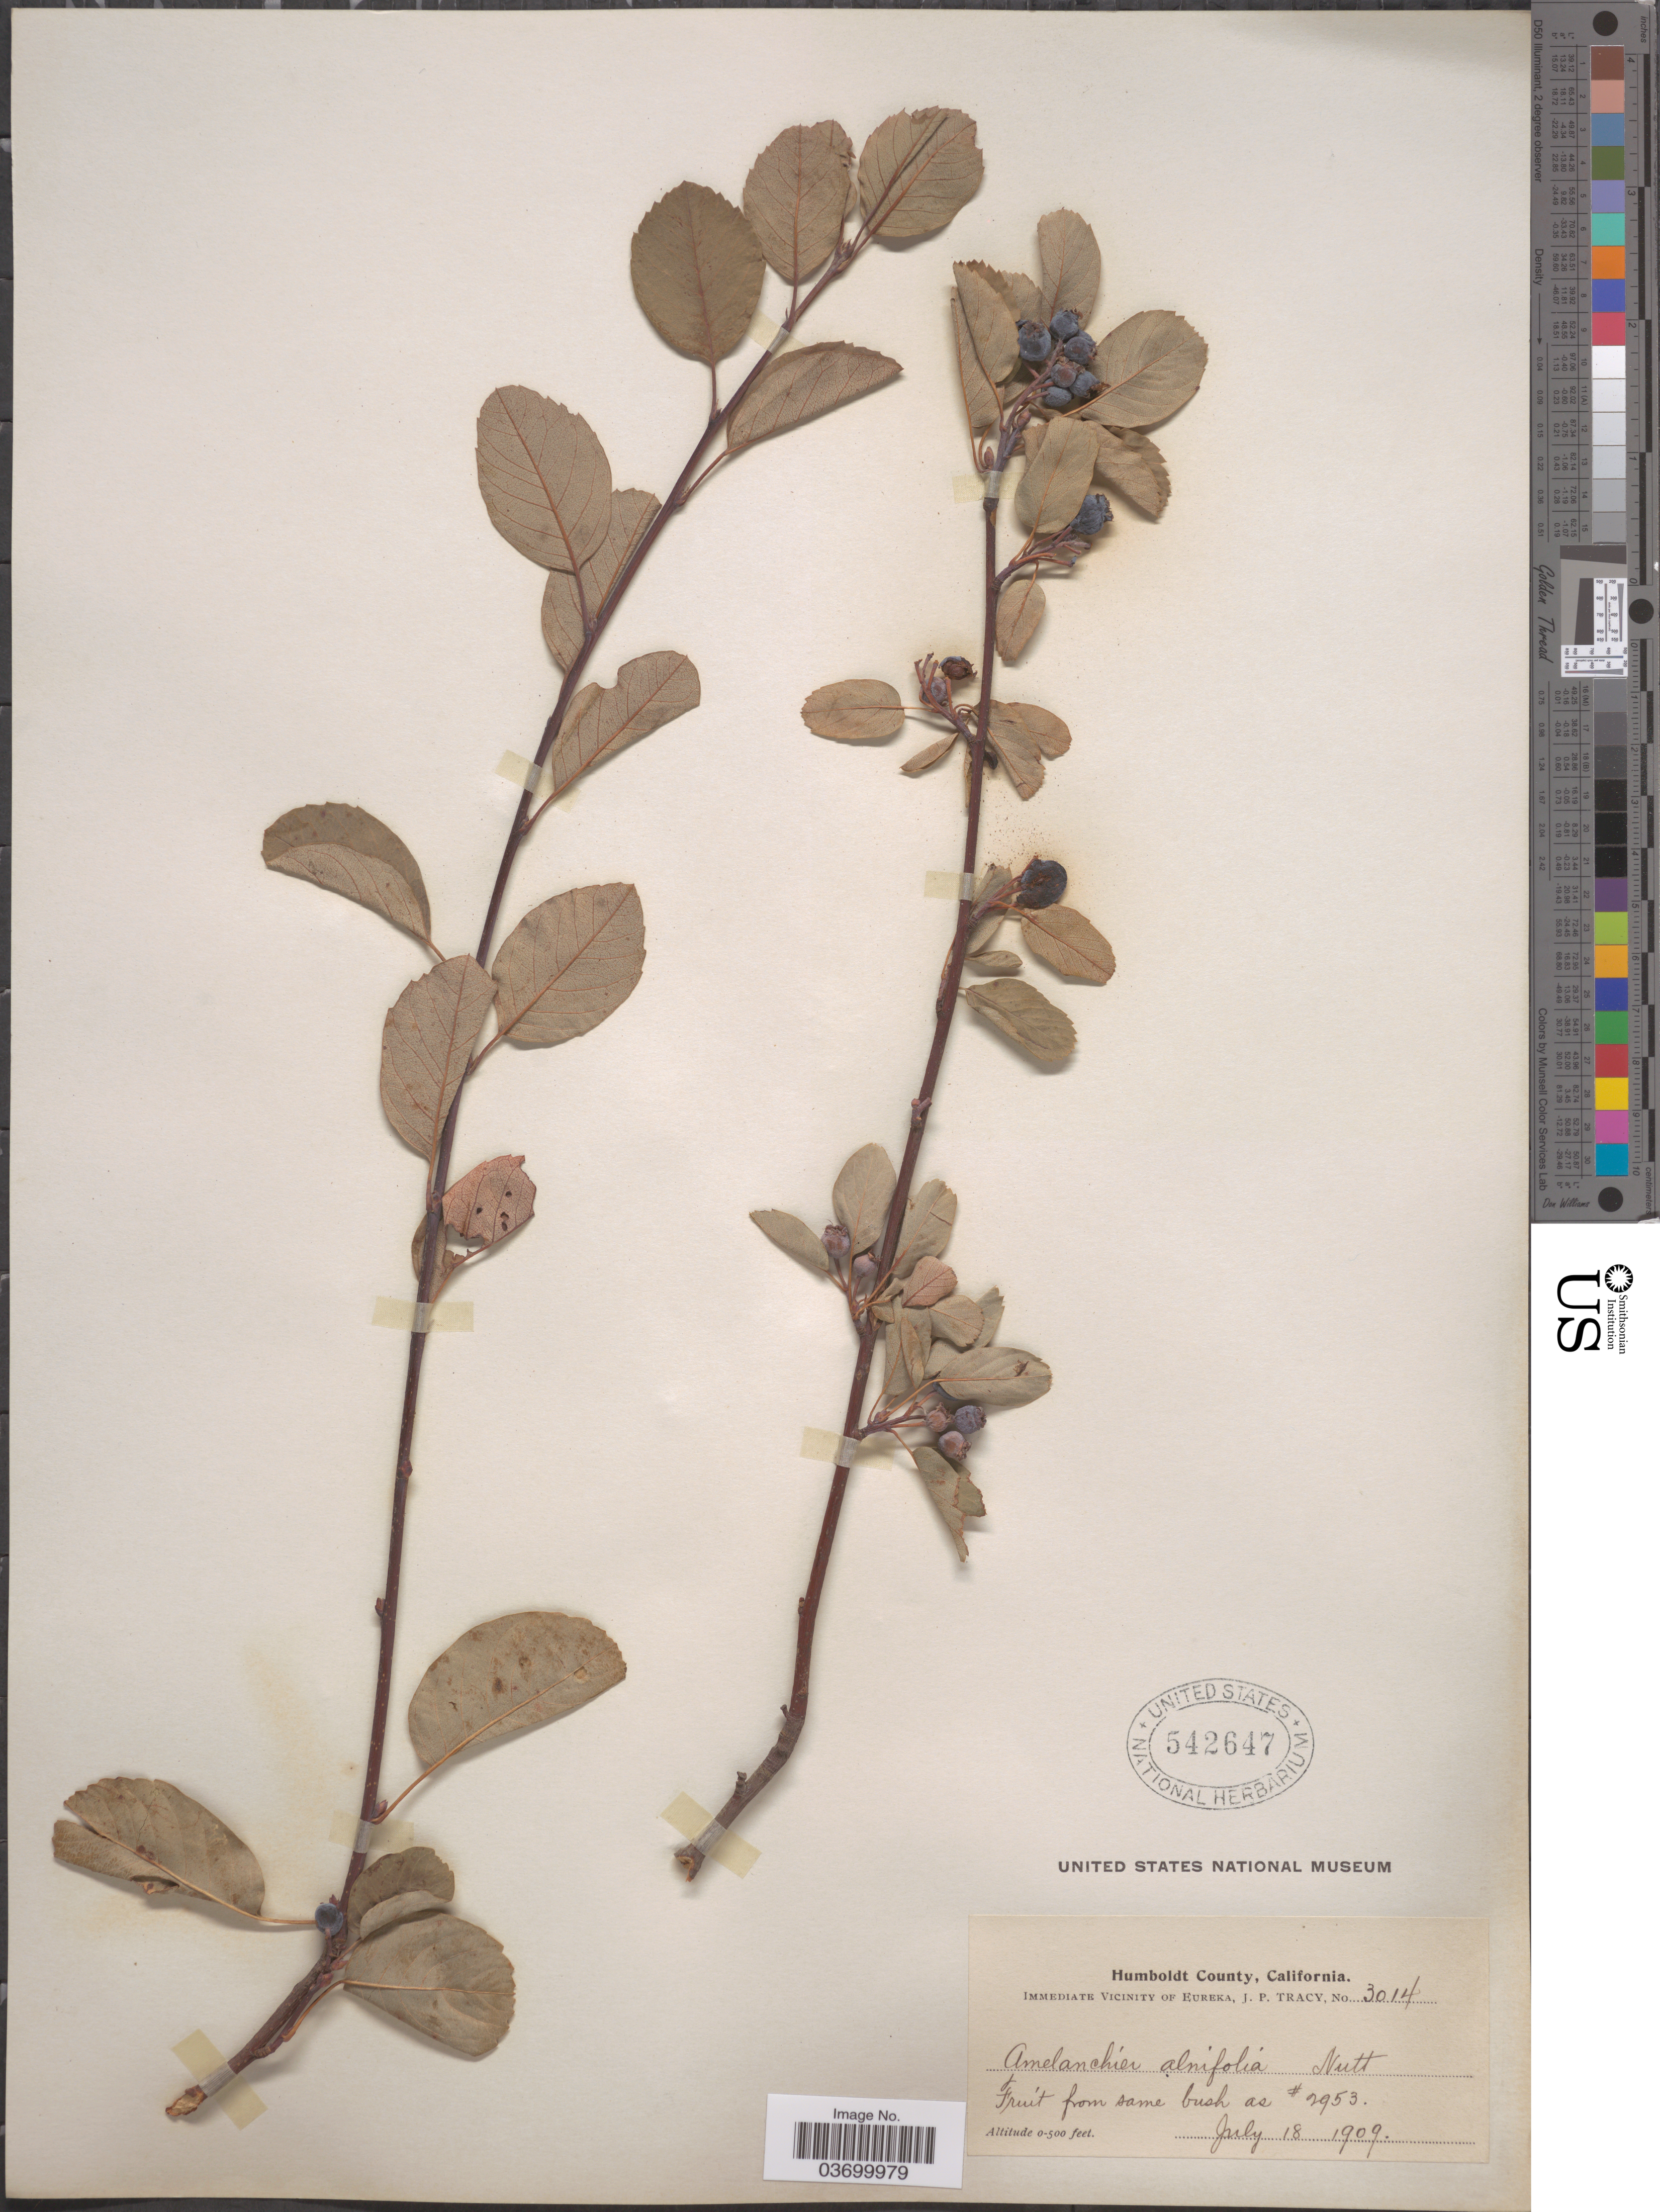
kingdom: Plantae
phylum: Tracheophyta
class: Magnoliopsida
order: Rosales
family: Rosaceae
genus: Amelanchier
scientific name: Amelanchier alnifolia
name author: (Nutt.) Nutt. ex M. Roem.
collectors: J. Tracy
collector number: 3014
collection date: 1909-07-18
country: United States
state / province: California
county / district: Humboldt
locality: Humboldt County. Immediate vicinity of Eureka.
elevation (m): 0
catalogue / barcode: US 542647